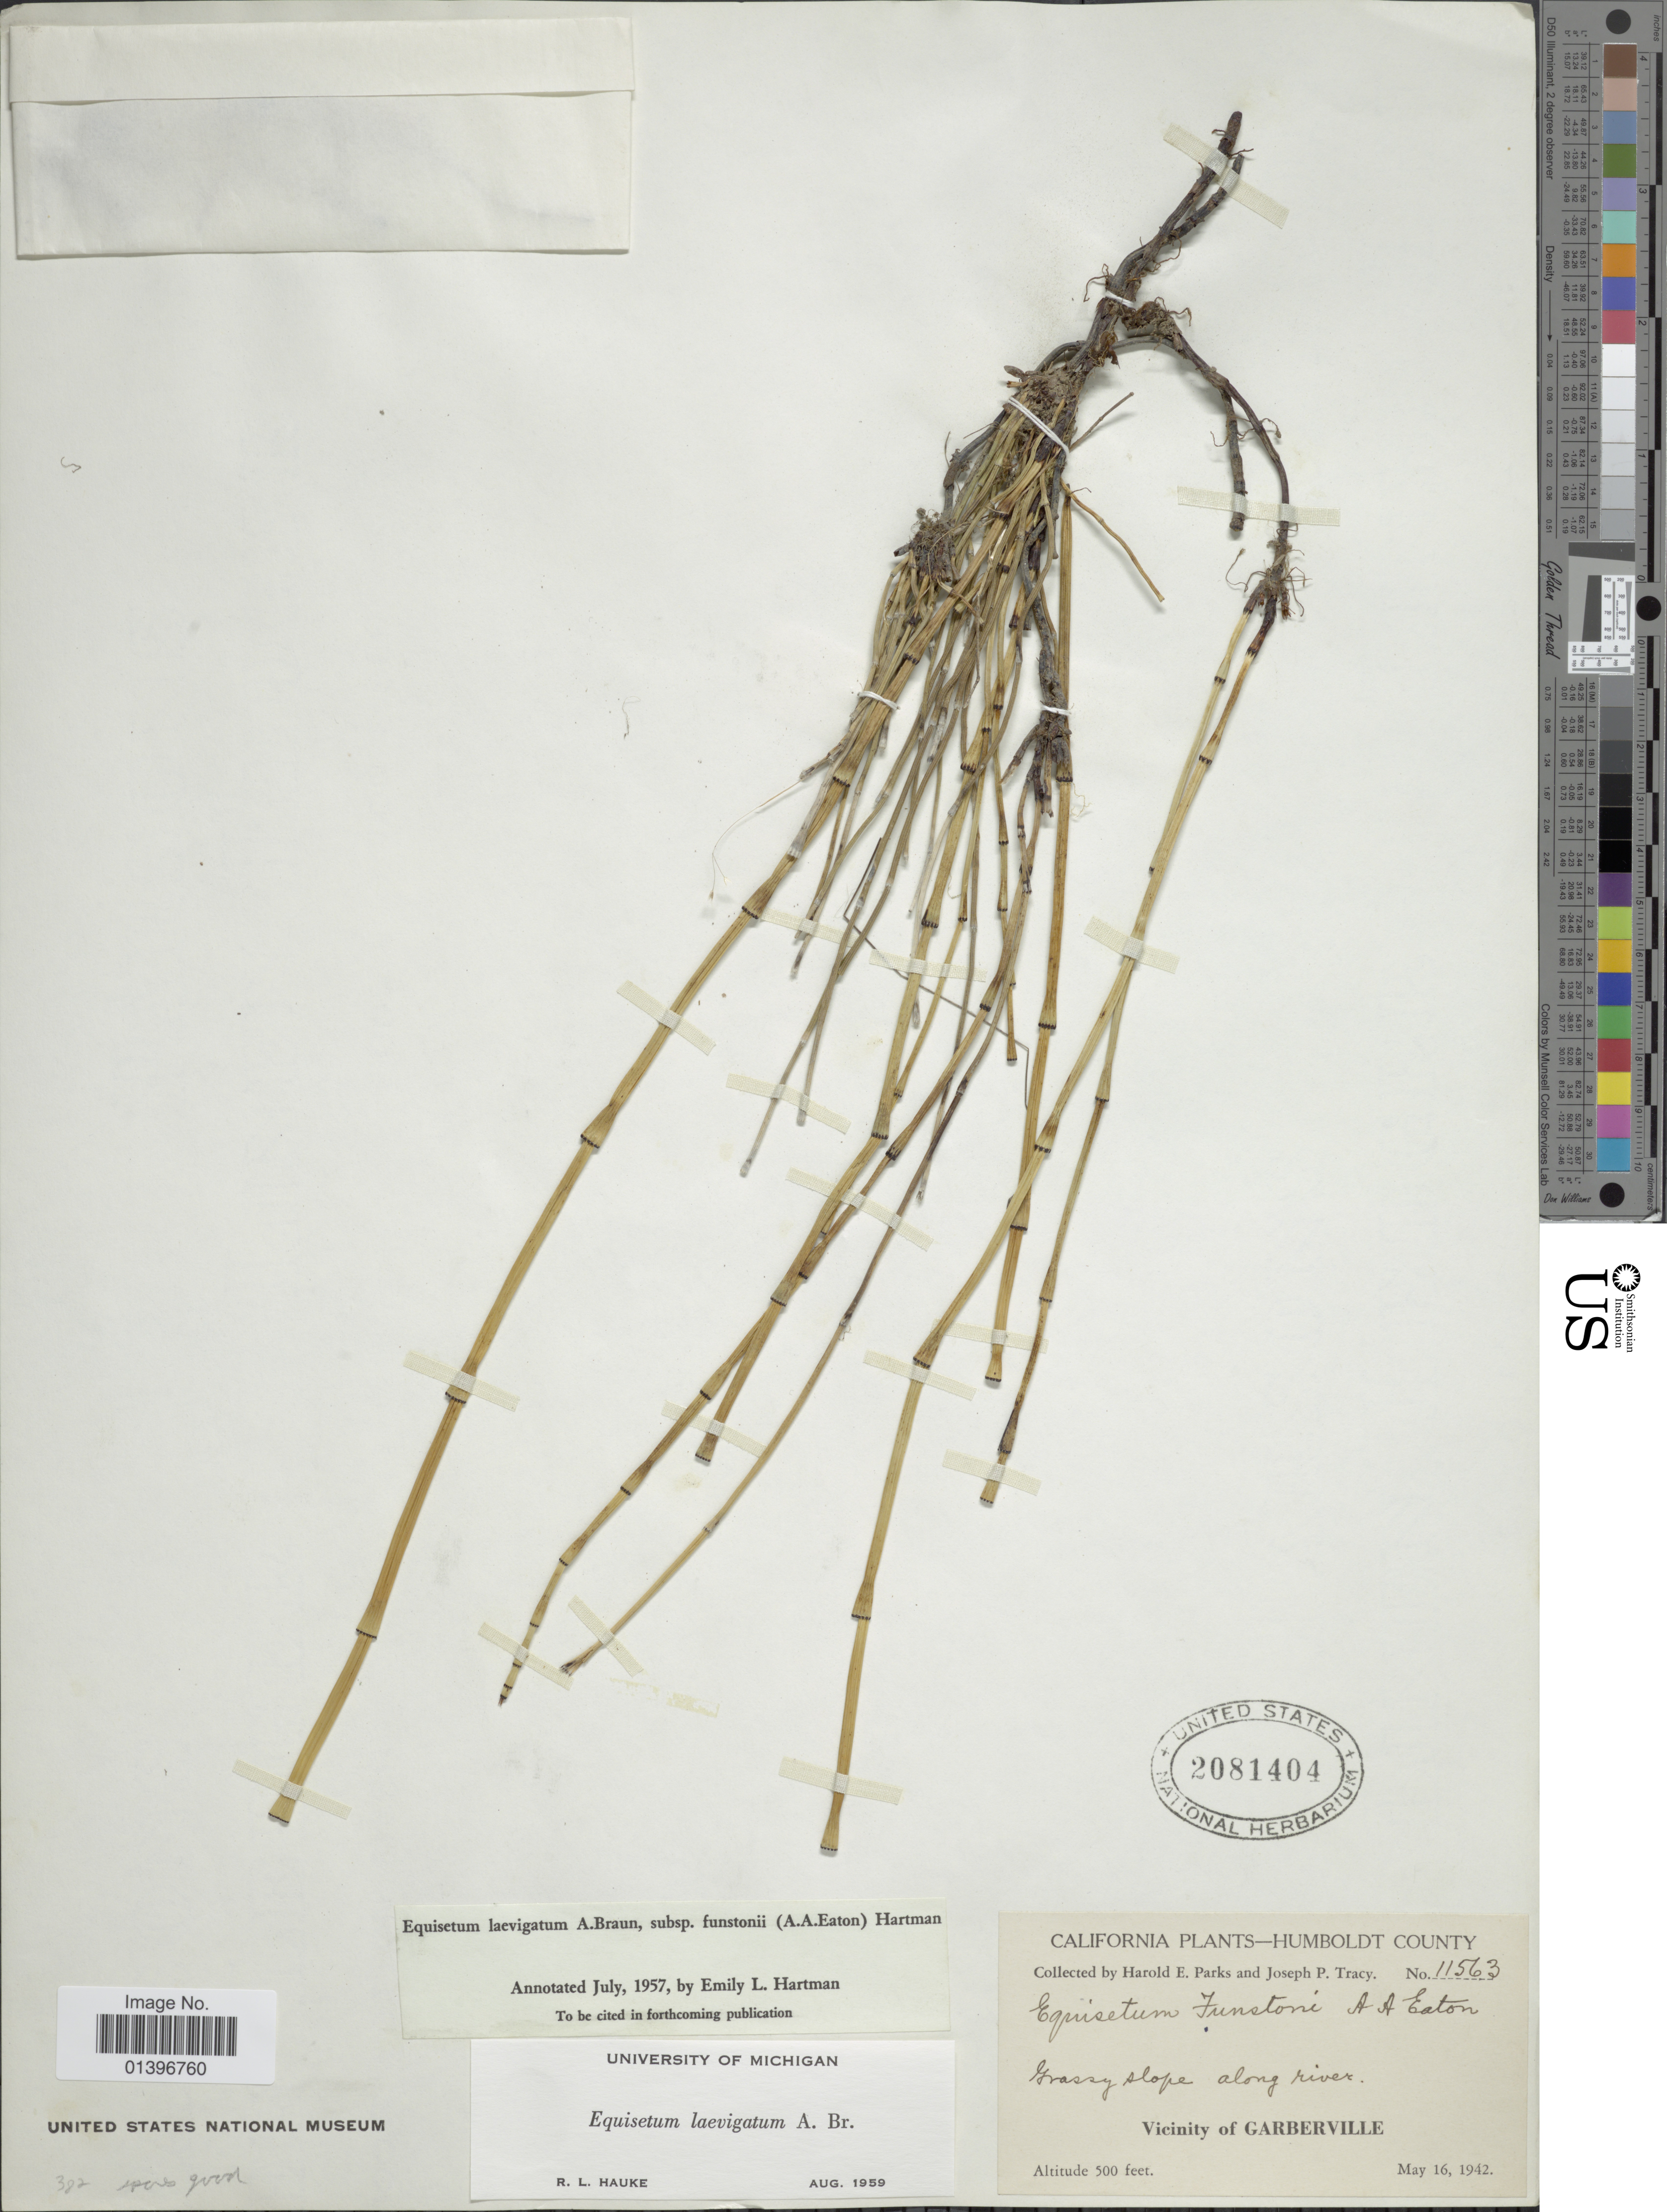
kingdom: Plantae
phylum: Tracheophyta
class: Polypodiopsida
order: Equisetales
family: Equisetaceae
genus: Equisetum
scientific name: Equisetum laevigatum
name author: A. Braun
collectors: H. E. Parks & J. Tracy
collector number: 11563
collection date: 1942-05-16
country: United States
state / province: California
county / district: Humboldt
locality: Humboldt County. Vicinity of Garberville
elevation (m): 152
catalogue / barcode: US 2081404